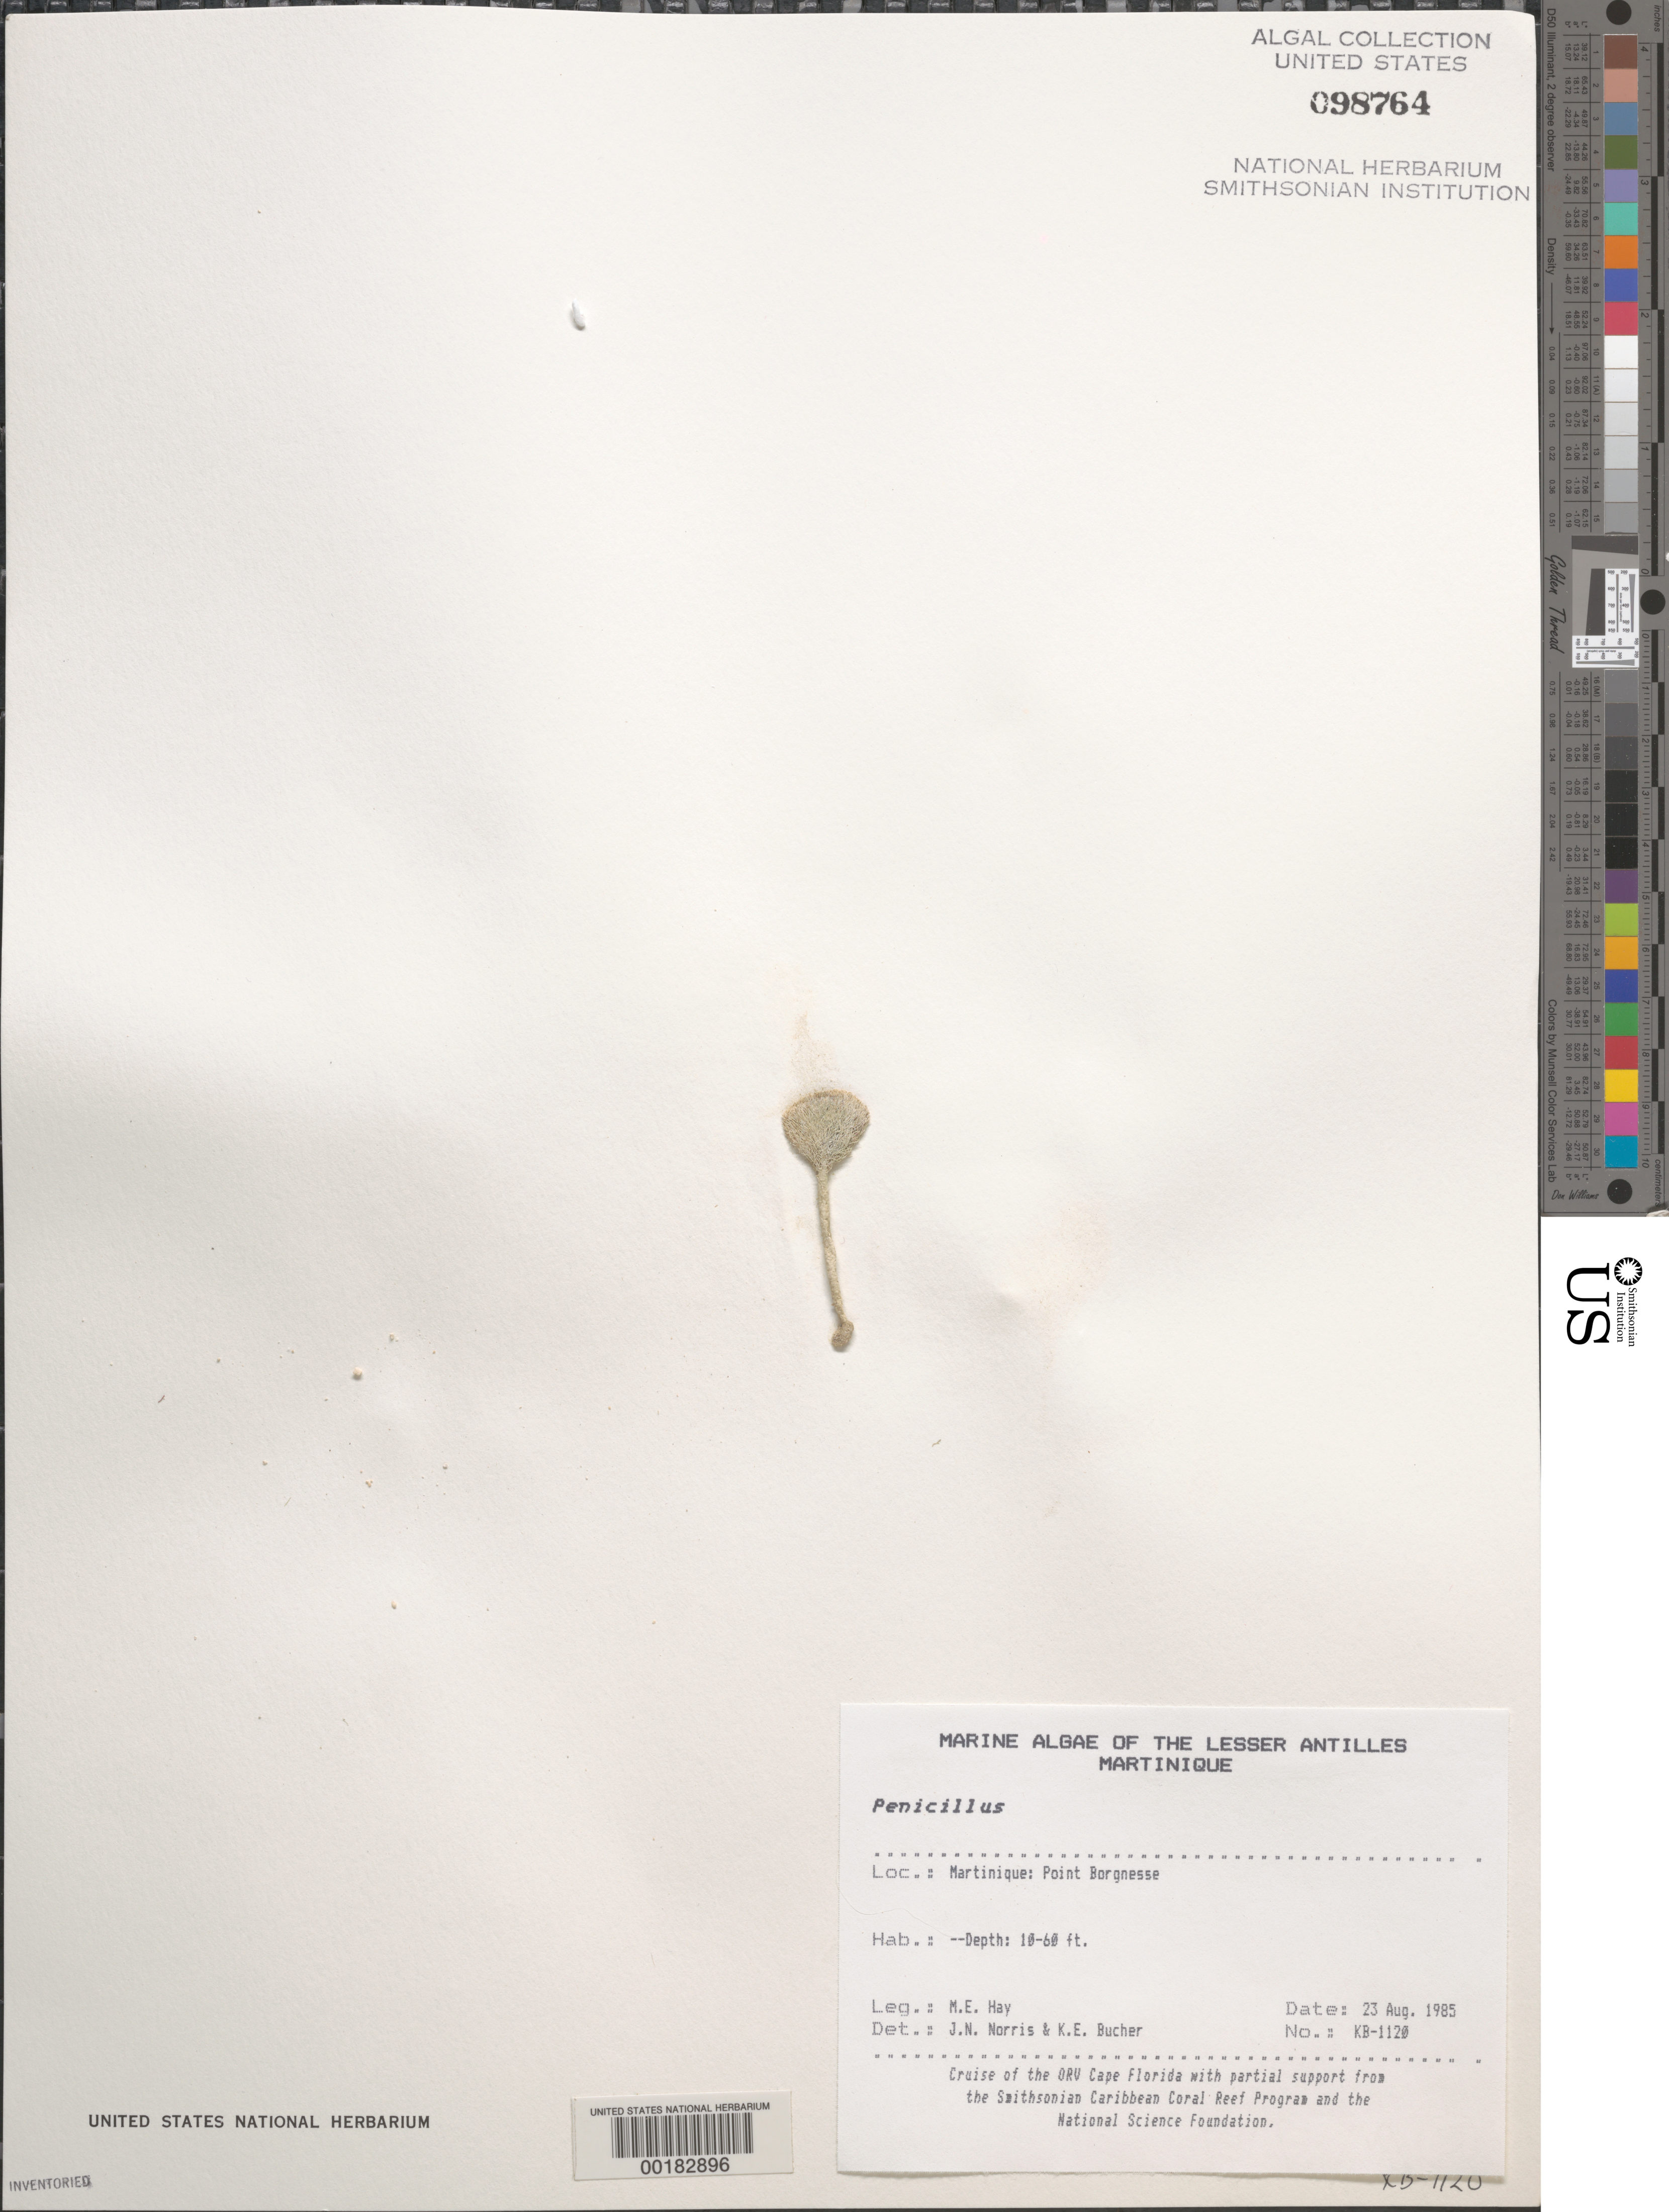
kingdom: Plantae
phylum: Chlorophyta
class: Ulvophyceae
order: Bryopsidales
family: Udoteaceae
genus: Penicillus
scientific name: Penicillus sp.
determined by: Norris, J. N.; Bucher, K. E.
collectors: M. E. Hay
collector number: KB-1120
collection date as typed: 23 Aug 1985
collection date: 1985-08-23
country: Martinique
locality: Pointe Borgnesse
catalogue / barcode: US 98764